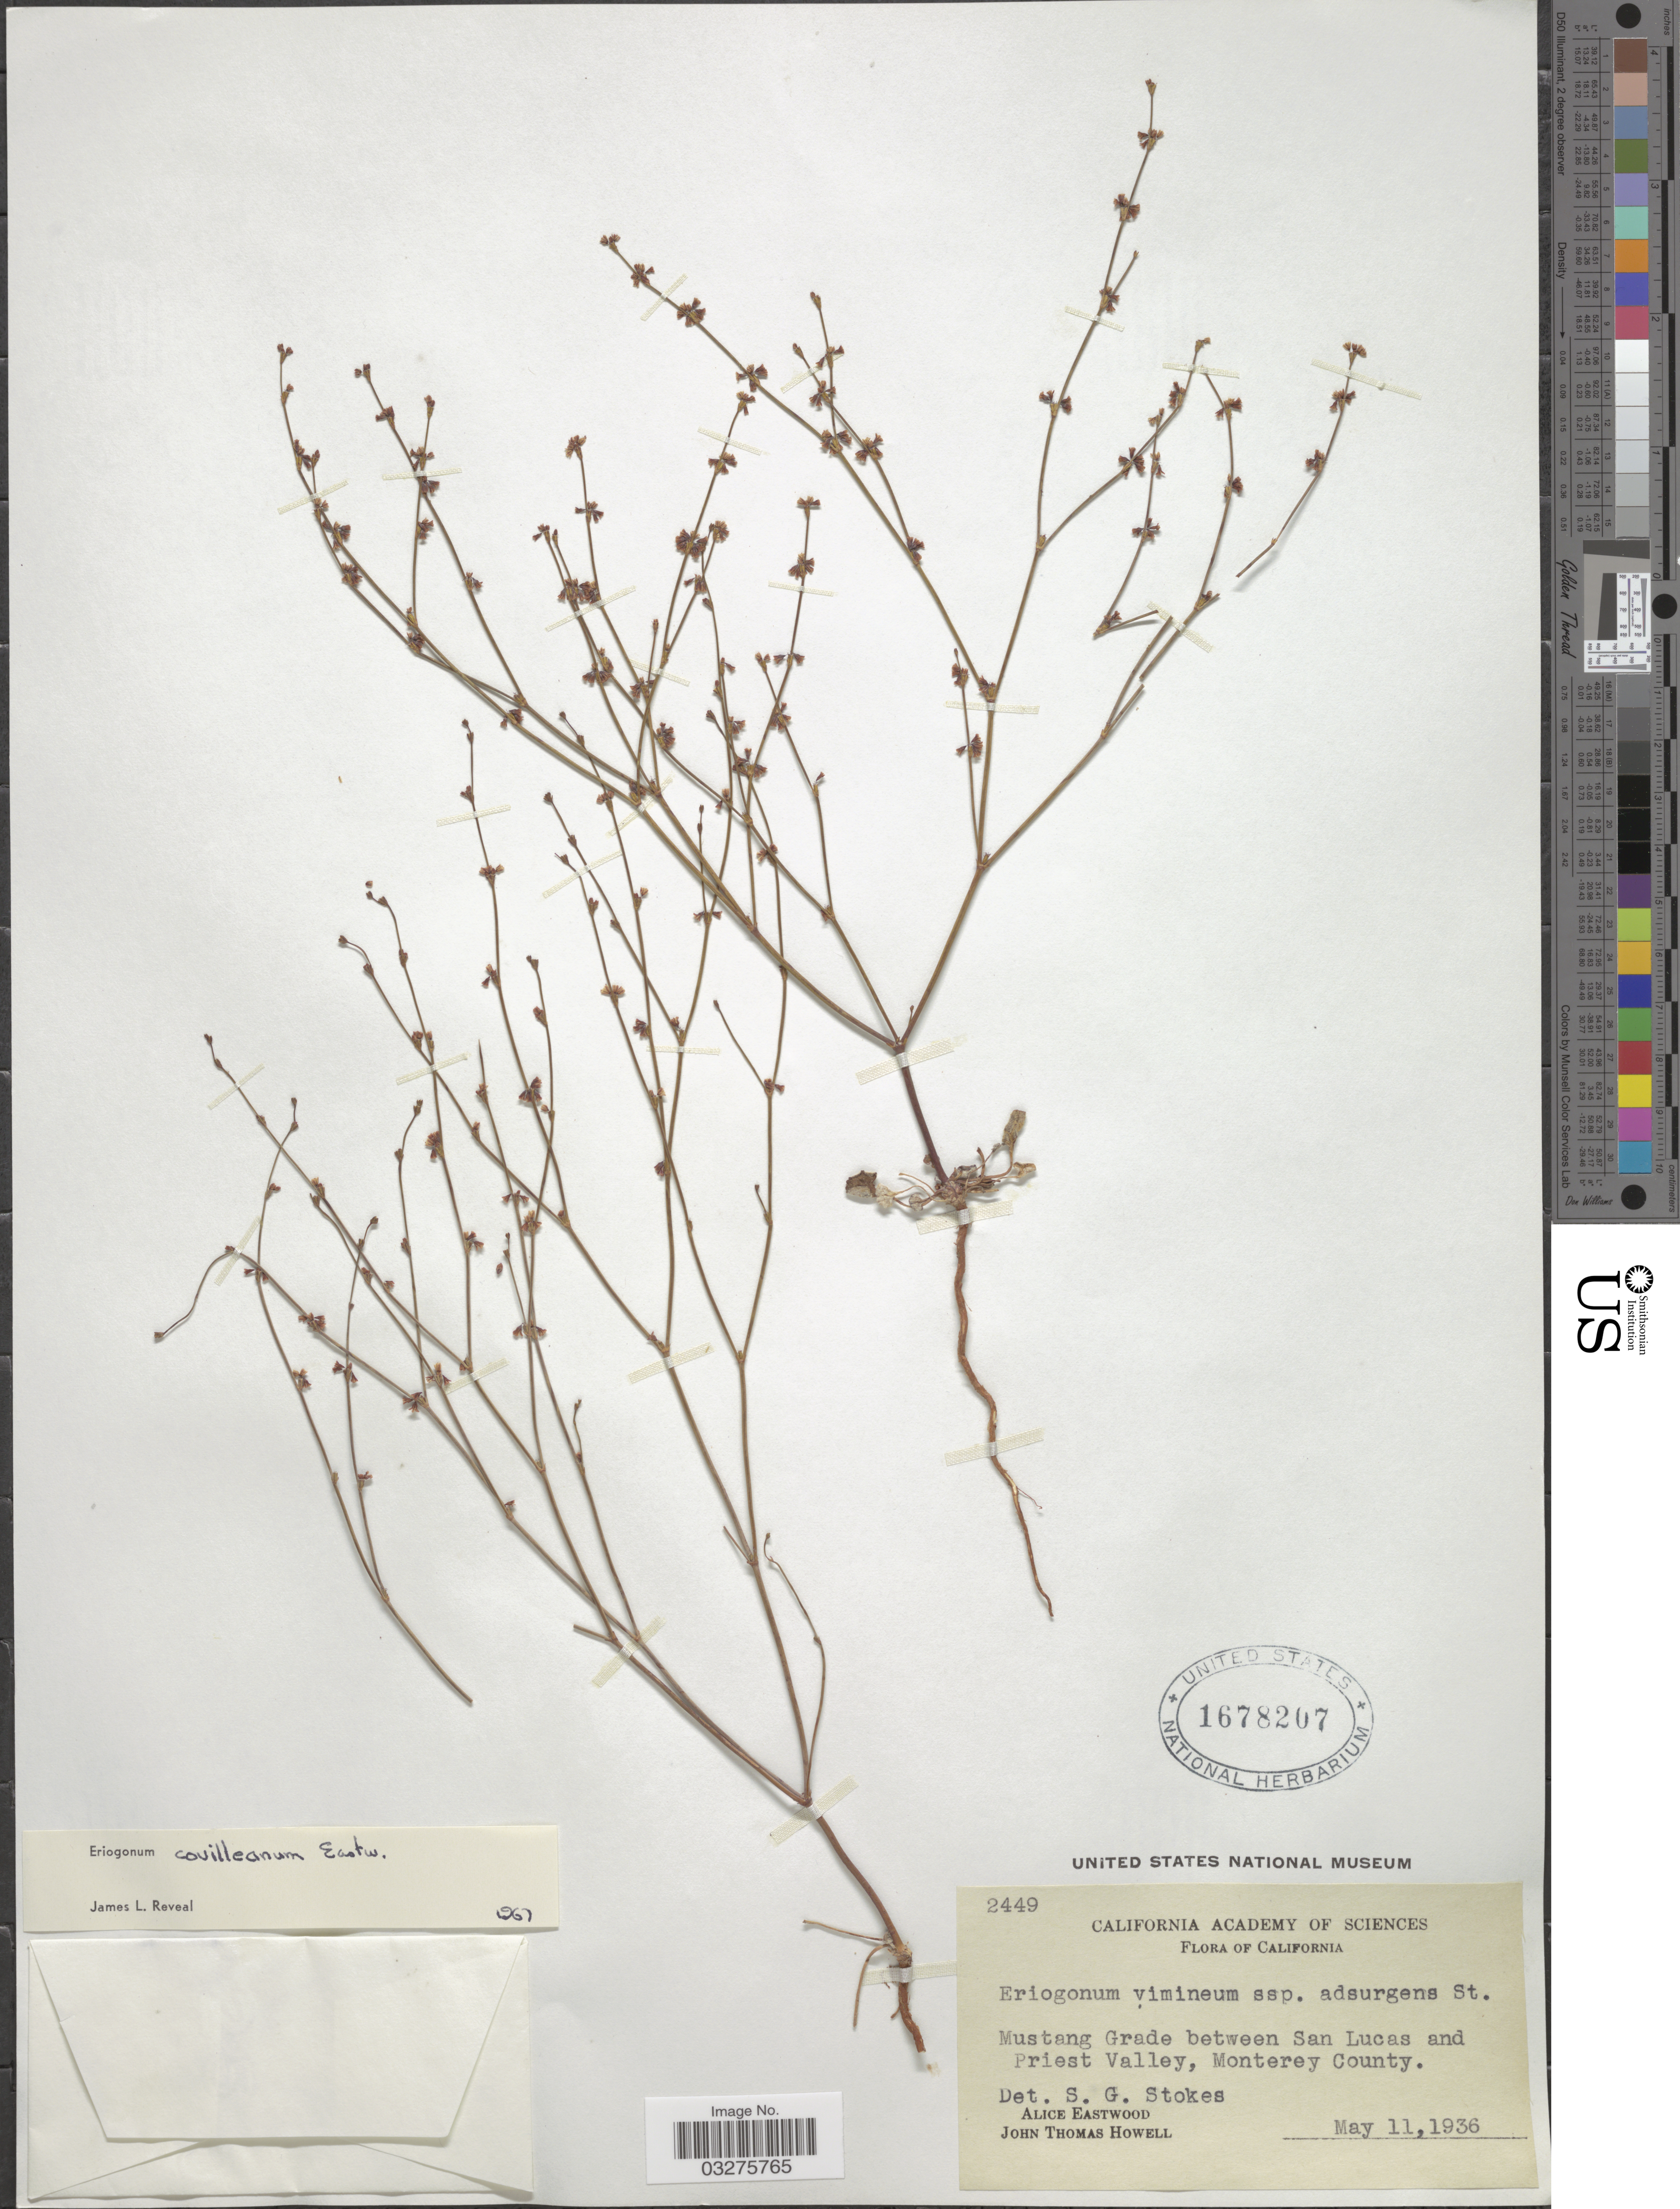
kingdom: Plantae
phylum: Tracheophyta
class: Magnoliopsida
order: Caryophyllales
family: Polygonaceae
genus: Eriogonum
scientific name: Eriogonum covilleanum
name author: Eastw.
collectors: A. Eastwood & J. T. Howell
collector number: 2449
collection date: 1936-05-11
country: United States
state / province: California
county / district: Monterey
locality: Mustang Grade between San Lucas and Priest Valley, Montery County.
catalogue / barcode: US 1678207